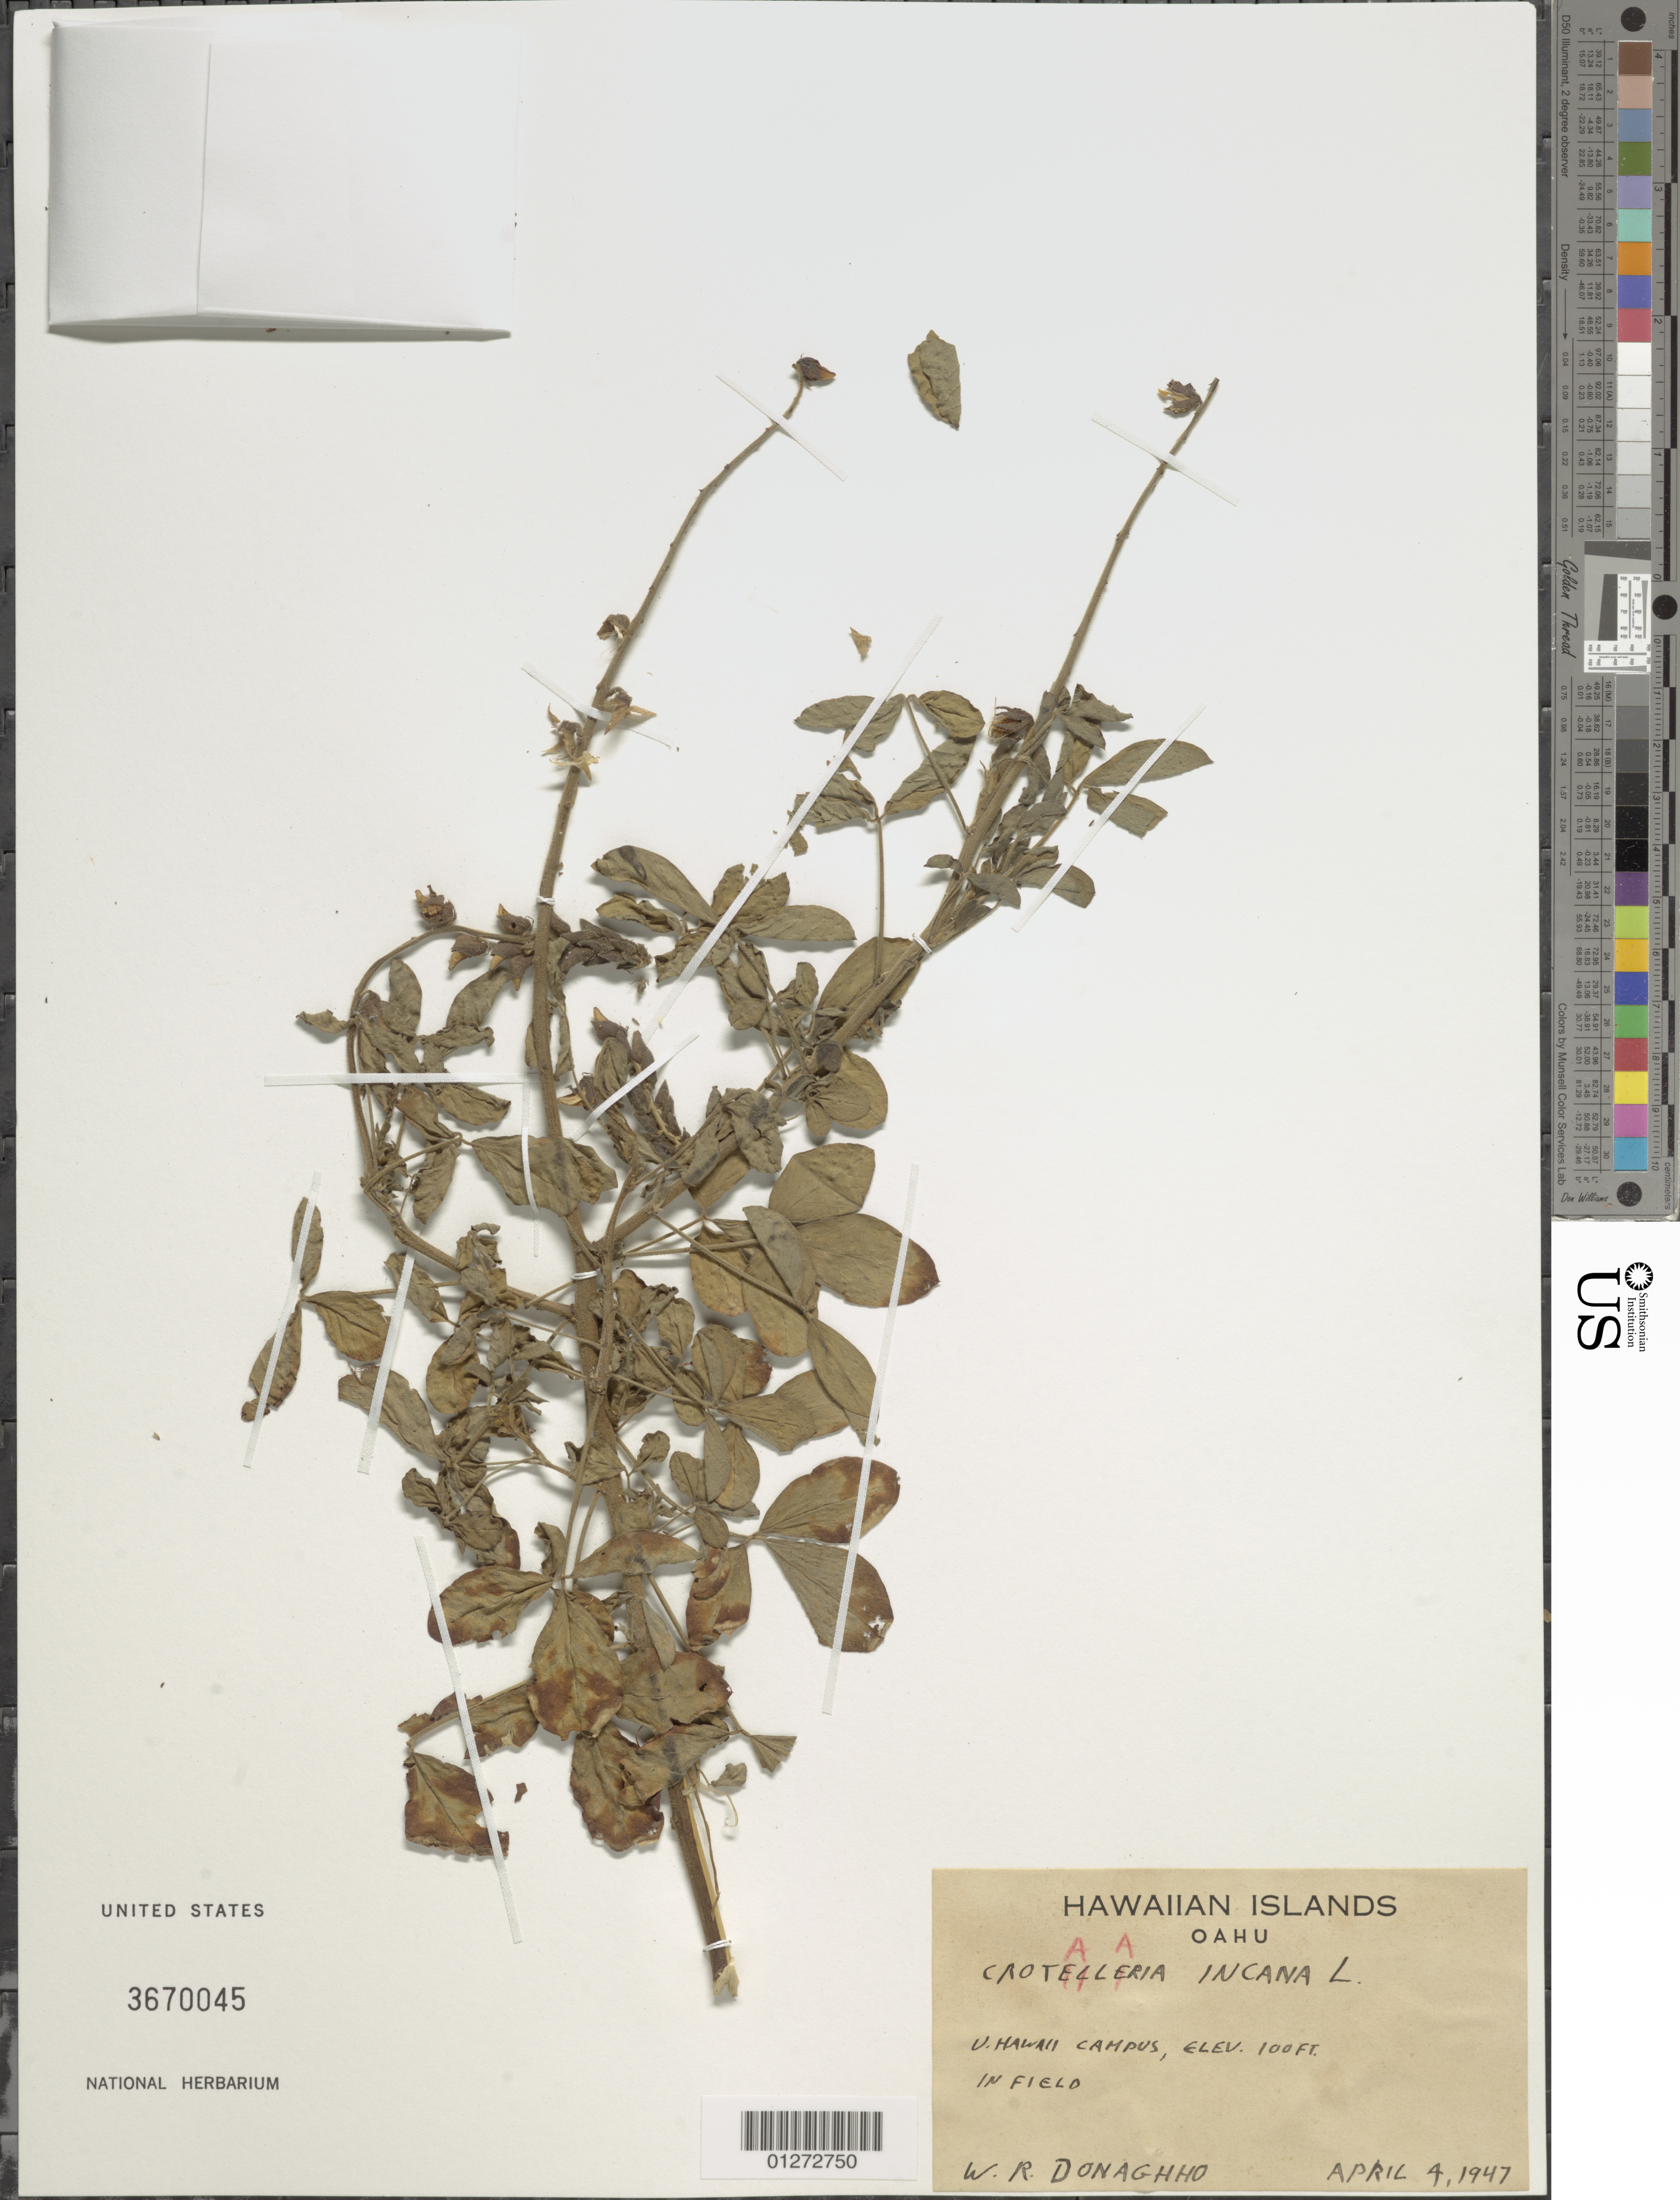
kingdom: Plantae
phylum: Tracheophyta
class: Magnoliopsida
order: Fabales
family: Fabaceae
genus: Crotalaria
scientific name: Crotalaria incana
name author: L.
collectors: W. Donaghho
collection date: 1947-04-04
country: United States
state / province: Hawaii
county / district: Honolulu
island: Oahu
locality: U.H. Campus, Honolulu.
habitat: In field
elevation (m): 30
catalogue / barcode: US 3670045